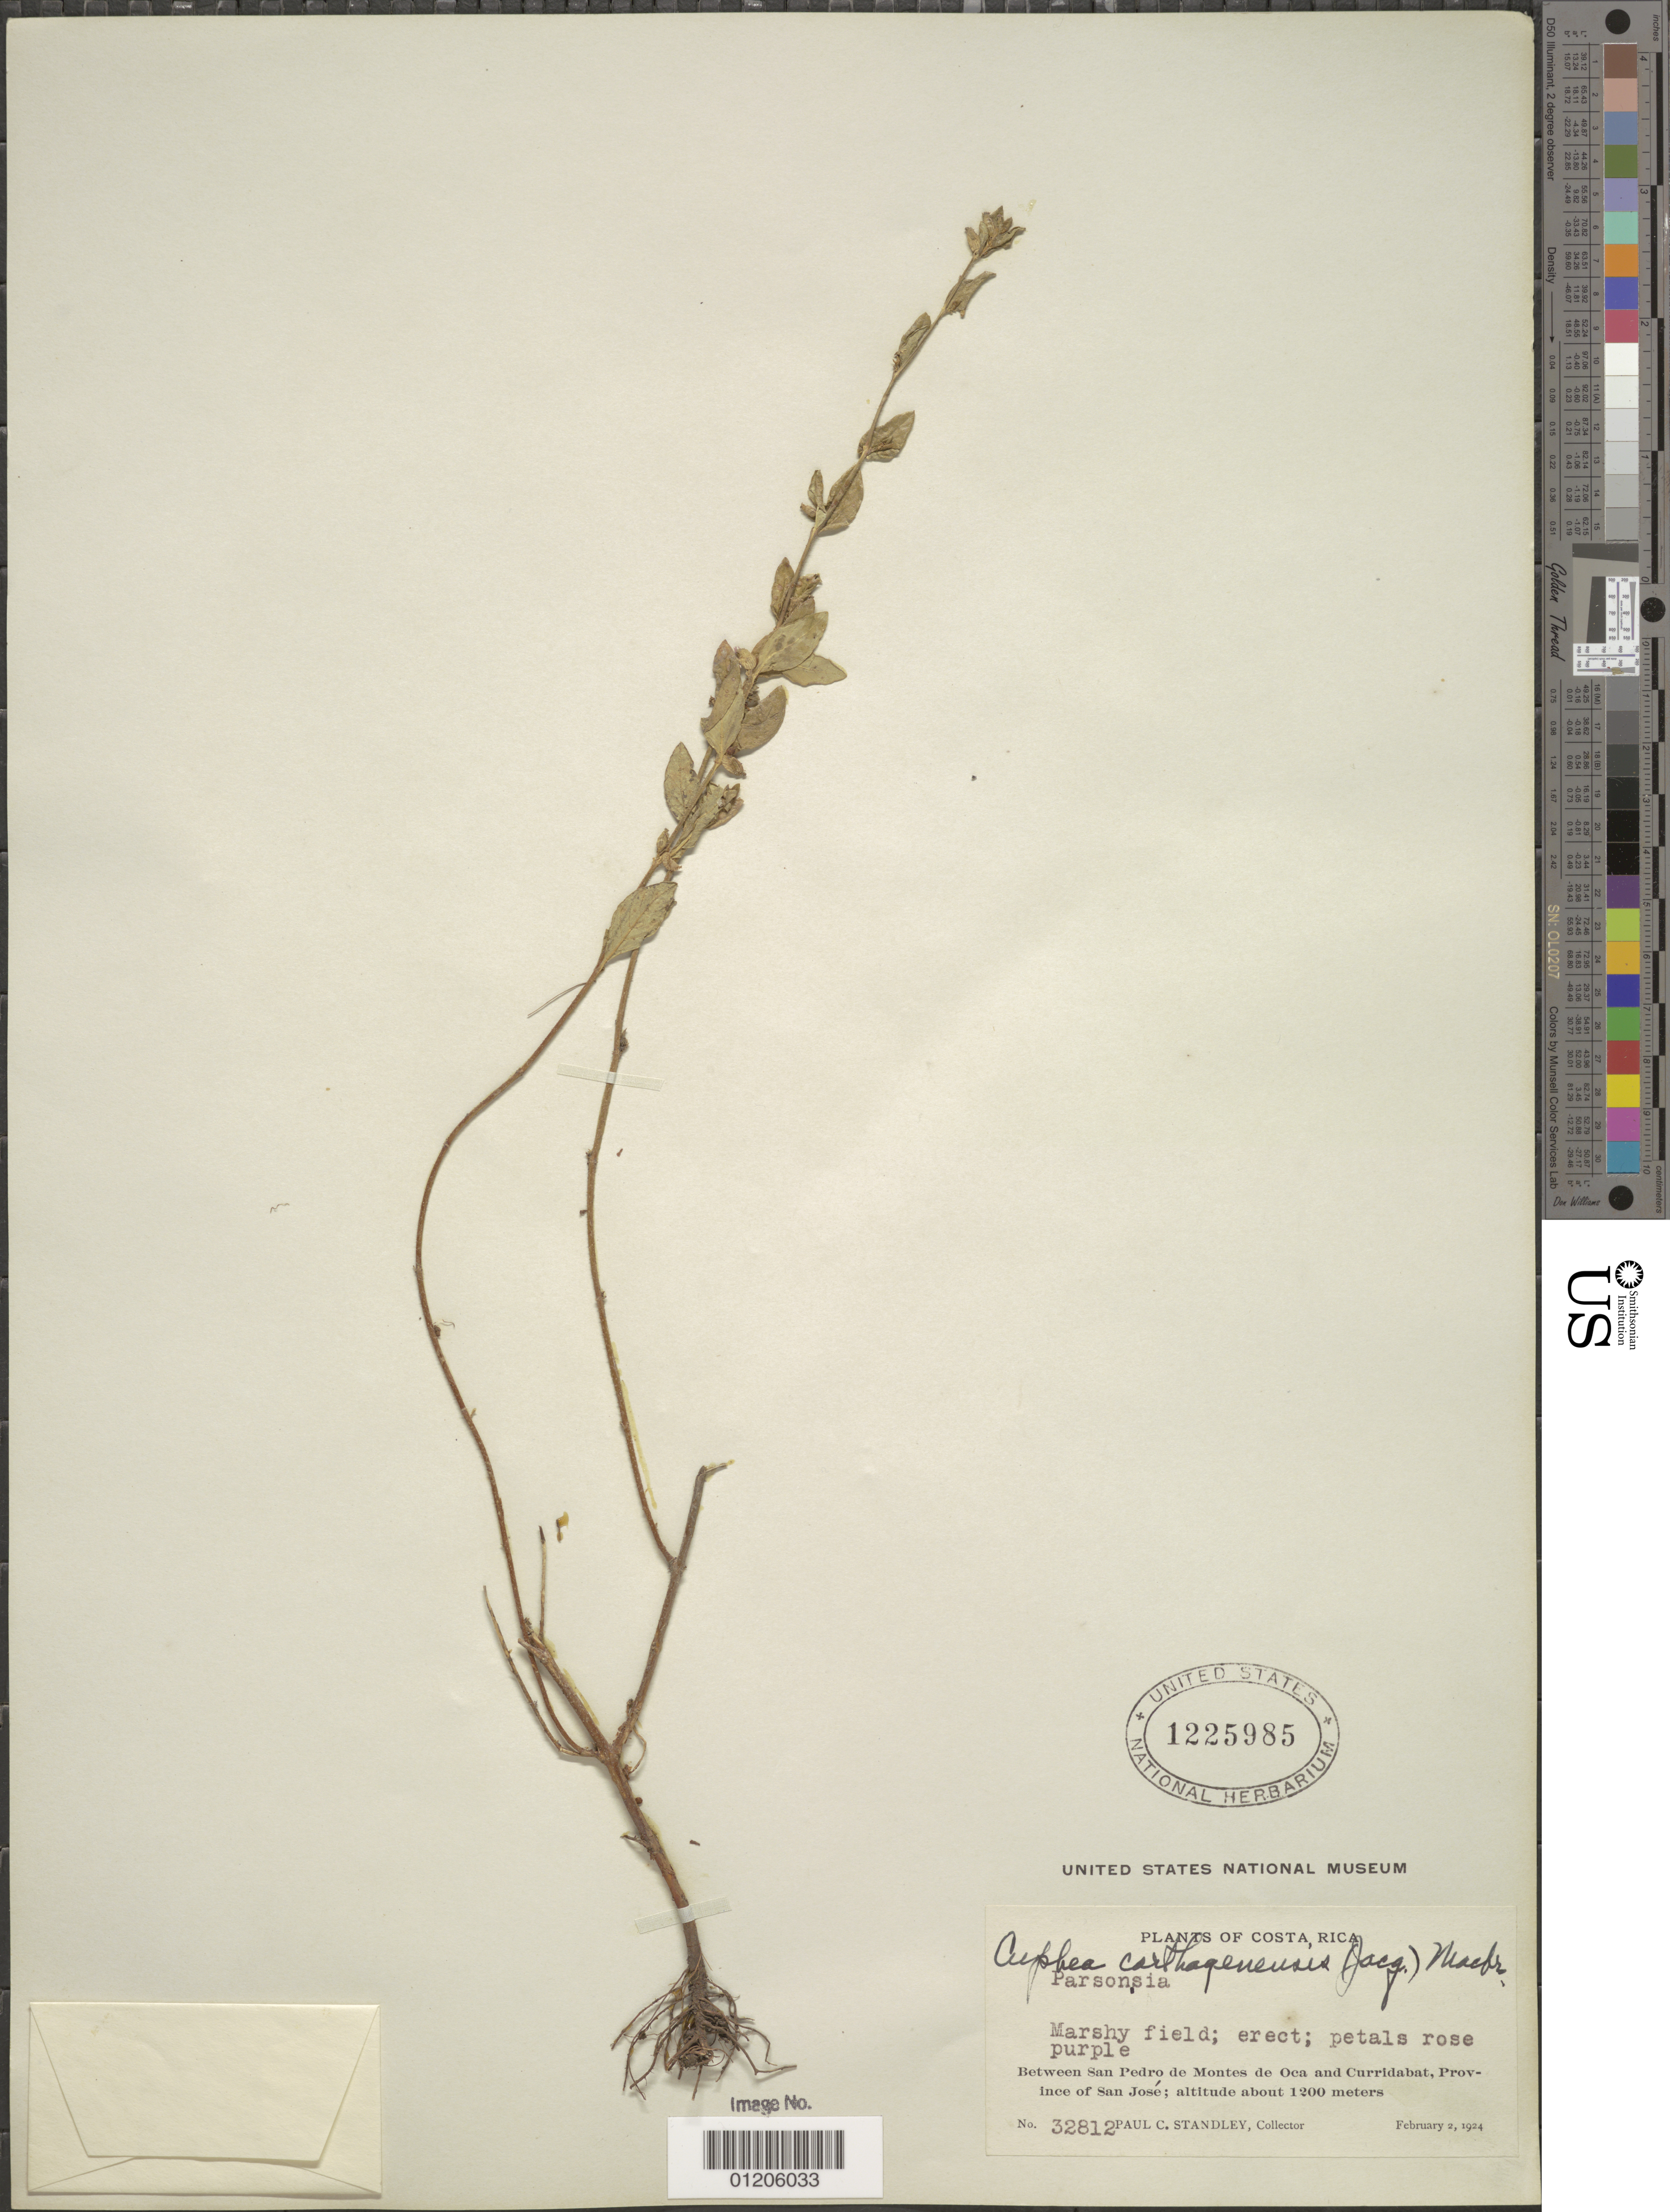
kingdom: Plantae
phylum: Tracheophyta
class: Magnoliopsida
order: Myrtales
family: Lythraceae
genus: Cuphea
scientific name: Cuphea carthagenensis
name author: (Jacq.) J.F. Macbr.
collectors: P. C. Standley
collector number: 32812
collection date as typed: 02 Feb 1924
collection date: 1924-02-02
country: Costa Rica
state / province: San José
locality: Between San Pedro de Montes de Oca & Curridabat.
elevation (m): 1200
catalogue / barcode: US 1225985